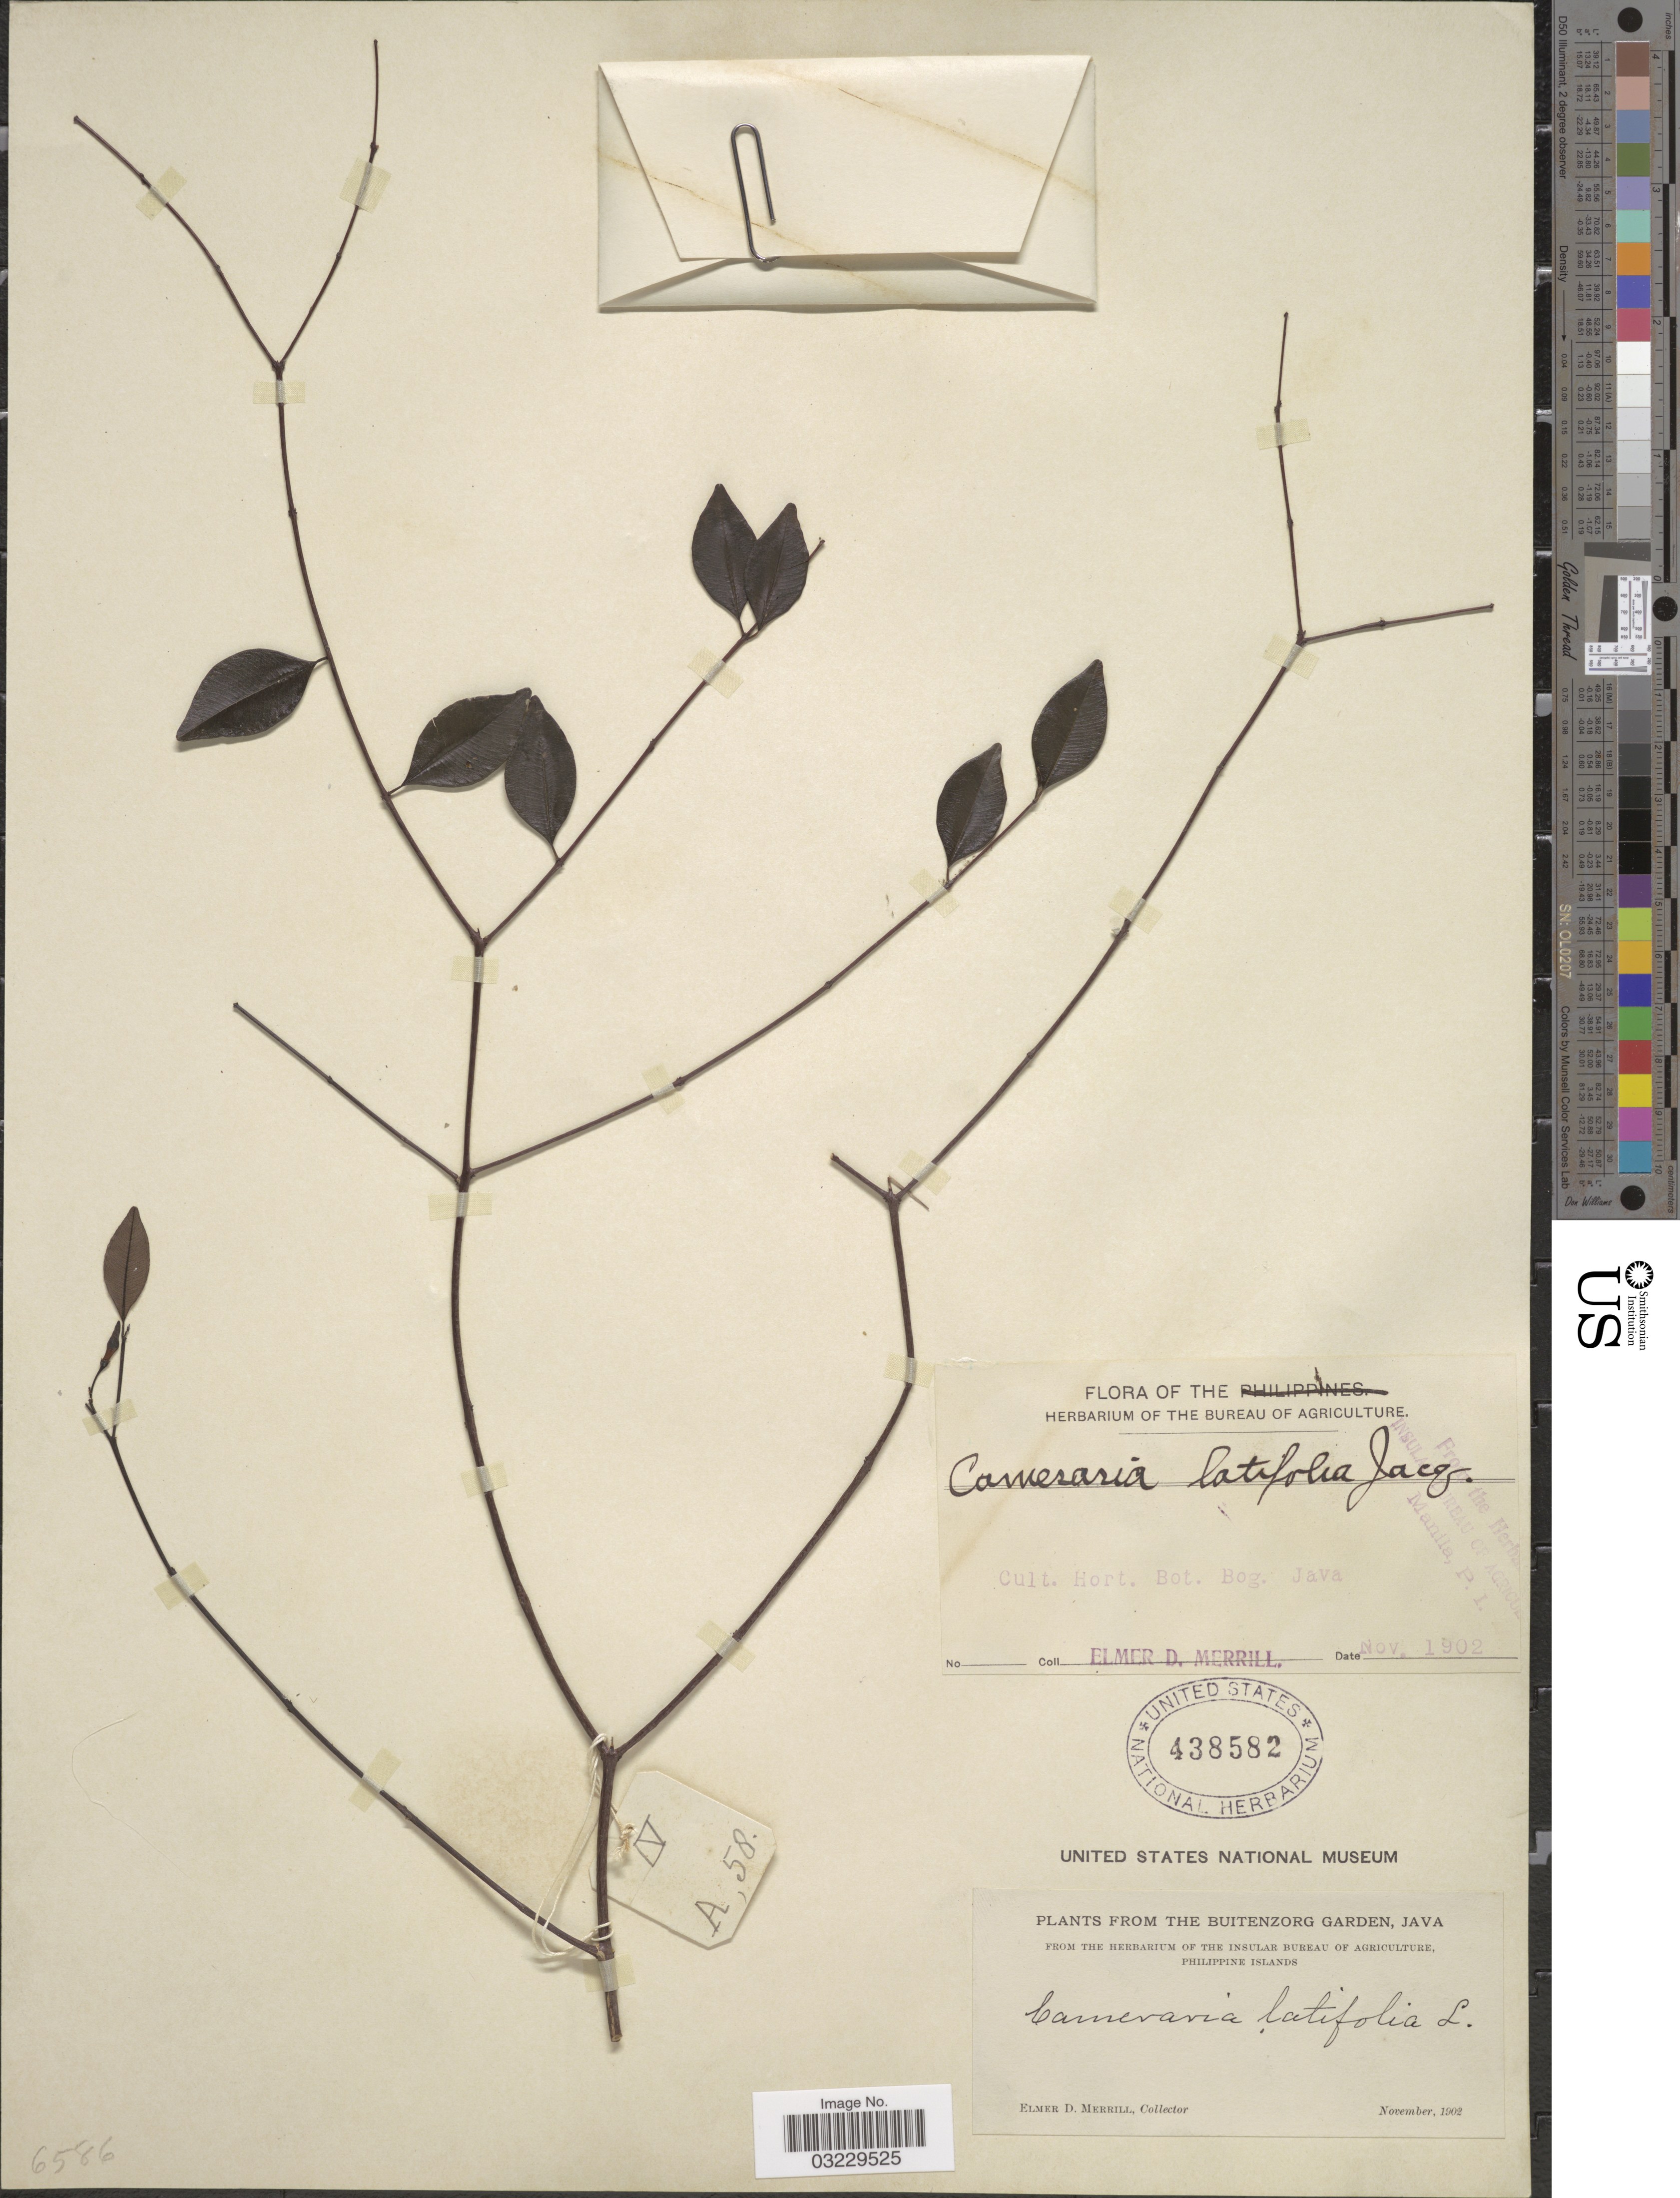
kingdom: Plantae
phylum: Tracheophyta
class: Magnoliopsida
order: Gentianales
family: Apocynaceae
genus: Cameraria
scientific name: Cameraria latifolia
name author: L.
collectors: E. D. Merrill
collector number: A,58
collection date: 1902-11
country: Indonesia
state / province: Java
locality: Cult. Hort. Bot. Bog. Java. The Buitenzorg Garden.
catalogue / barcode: US 438582